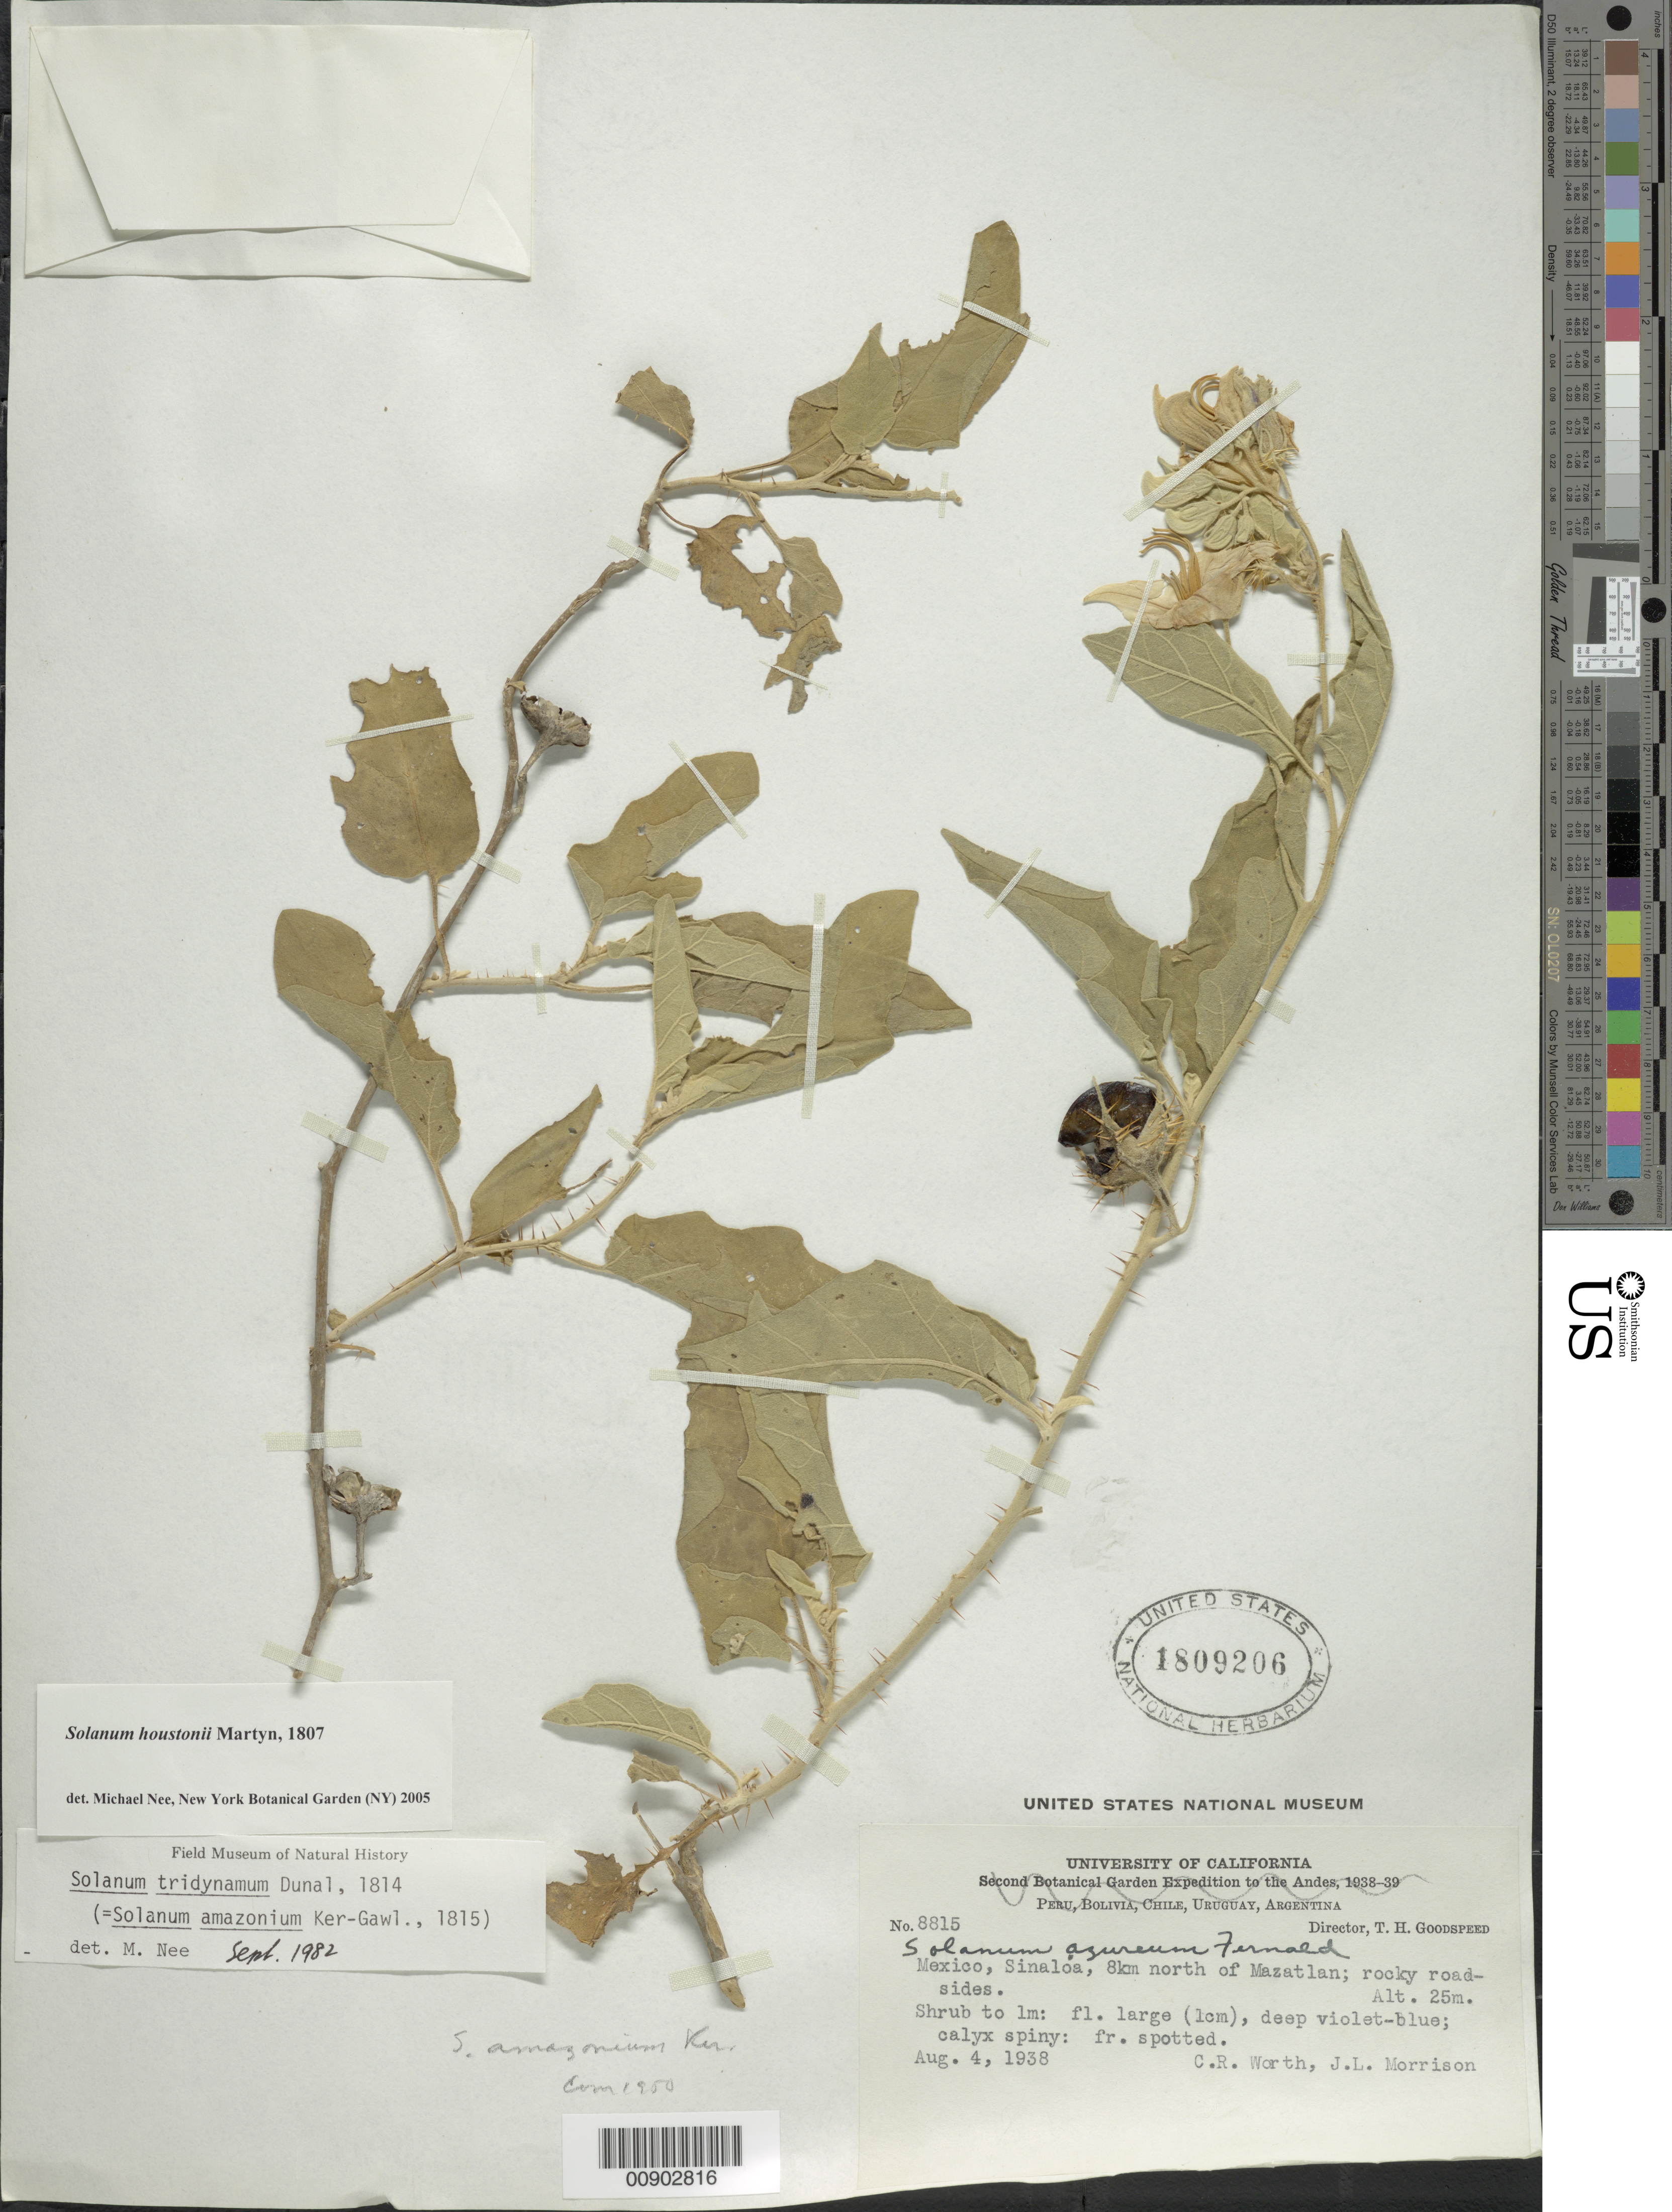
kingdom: Plantae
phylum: Tracheophyta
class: Magnoliopsida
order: Solanales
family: Solanaceae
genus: Solanum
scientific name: Solanum houstonii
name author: Dunal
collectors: C. R. Worth & J. L. Morrison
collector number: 8815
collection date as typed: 04 Aug 1938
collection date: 1938-08-04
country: Mexico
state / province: Sinaloa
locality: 8 km. north of Mazatlan, Sinaloa.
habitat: Rocky roadsides.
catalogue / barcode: US 1809206